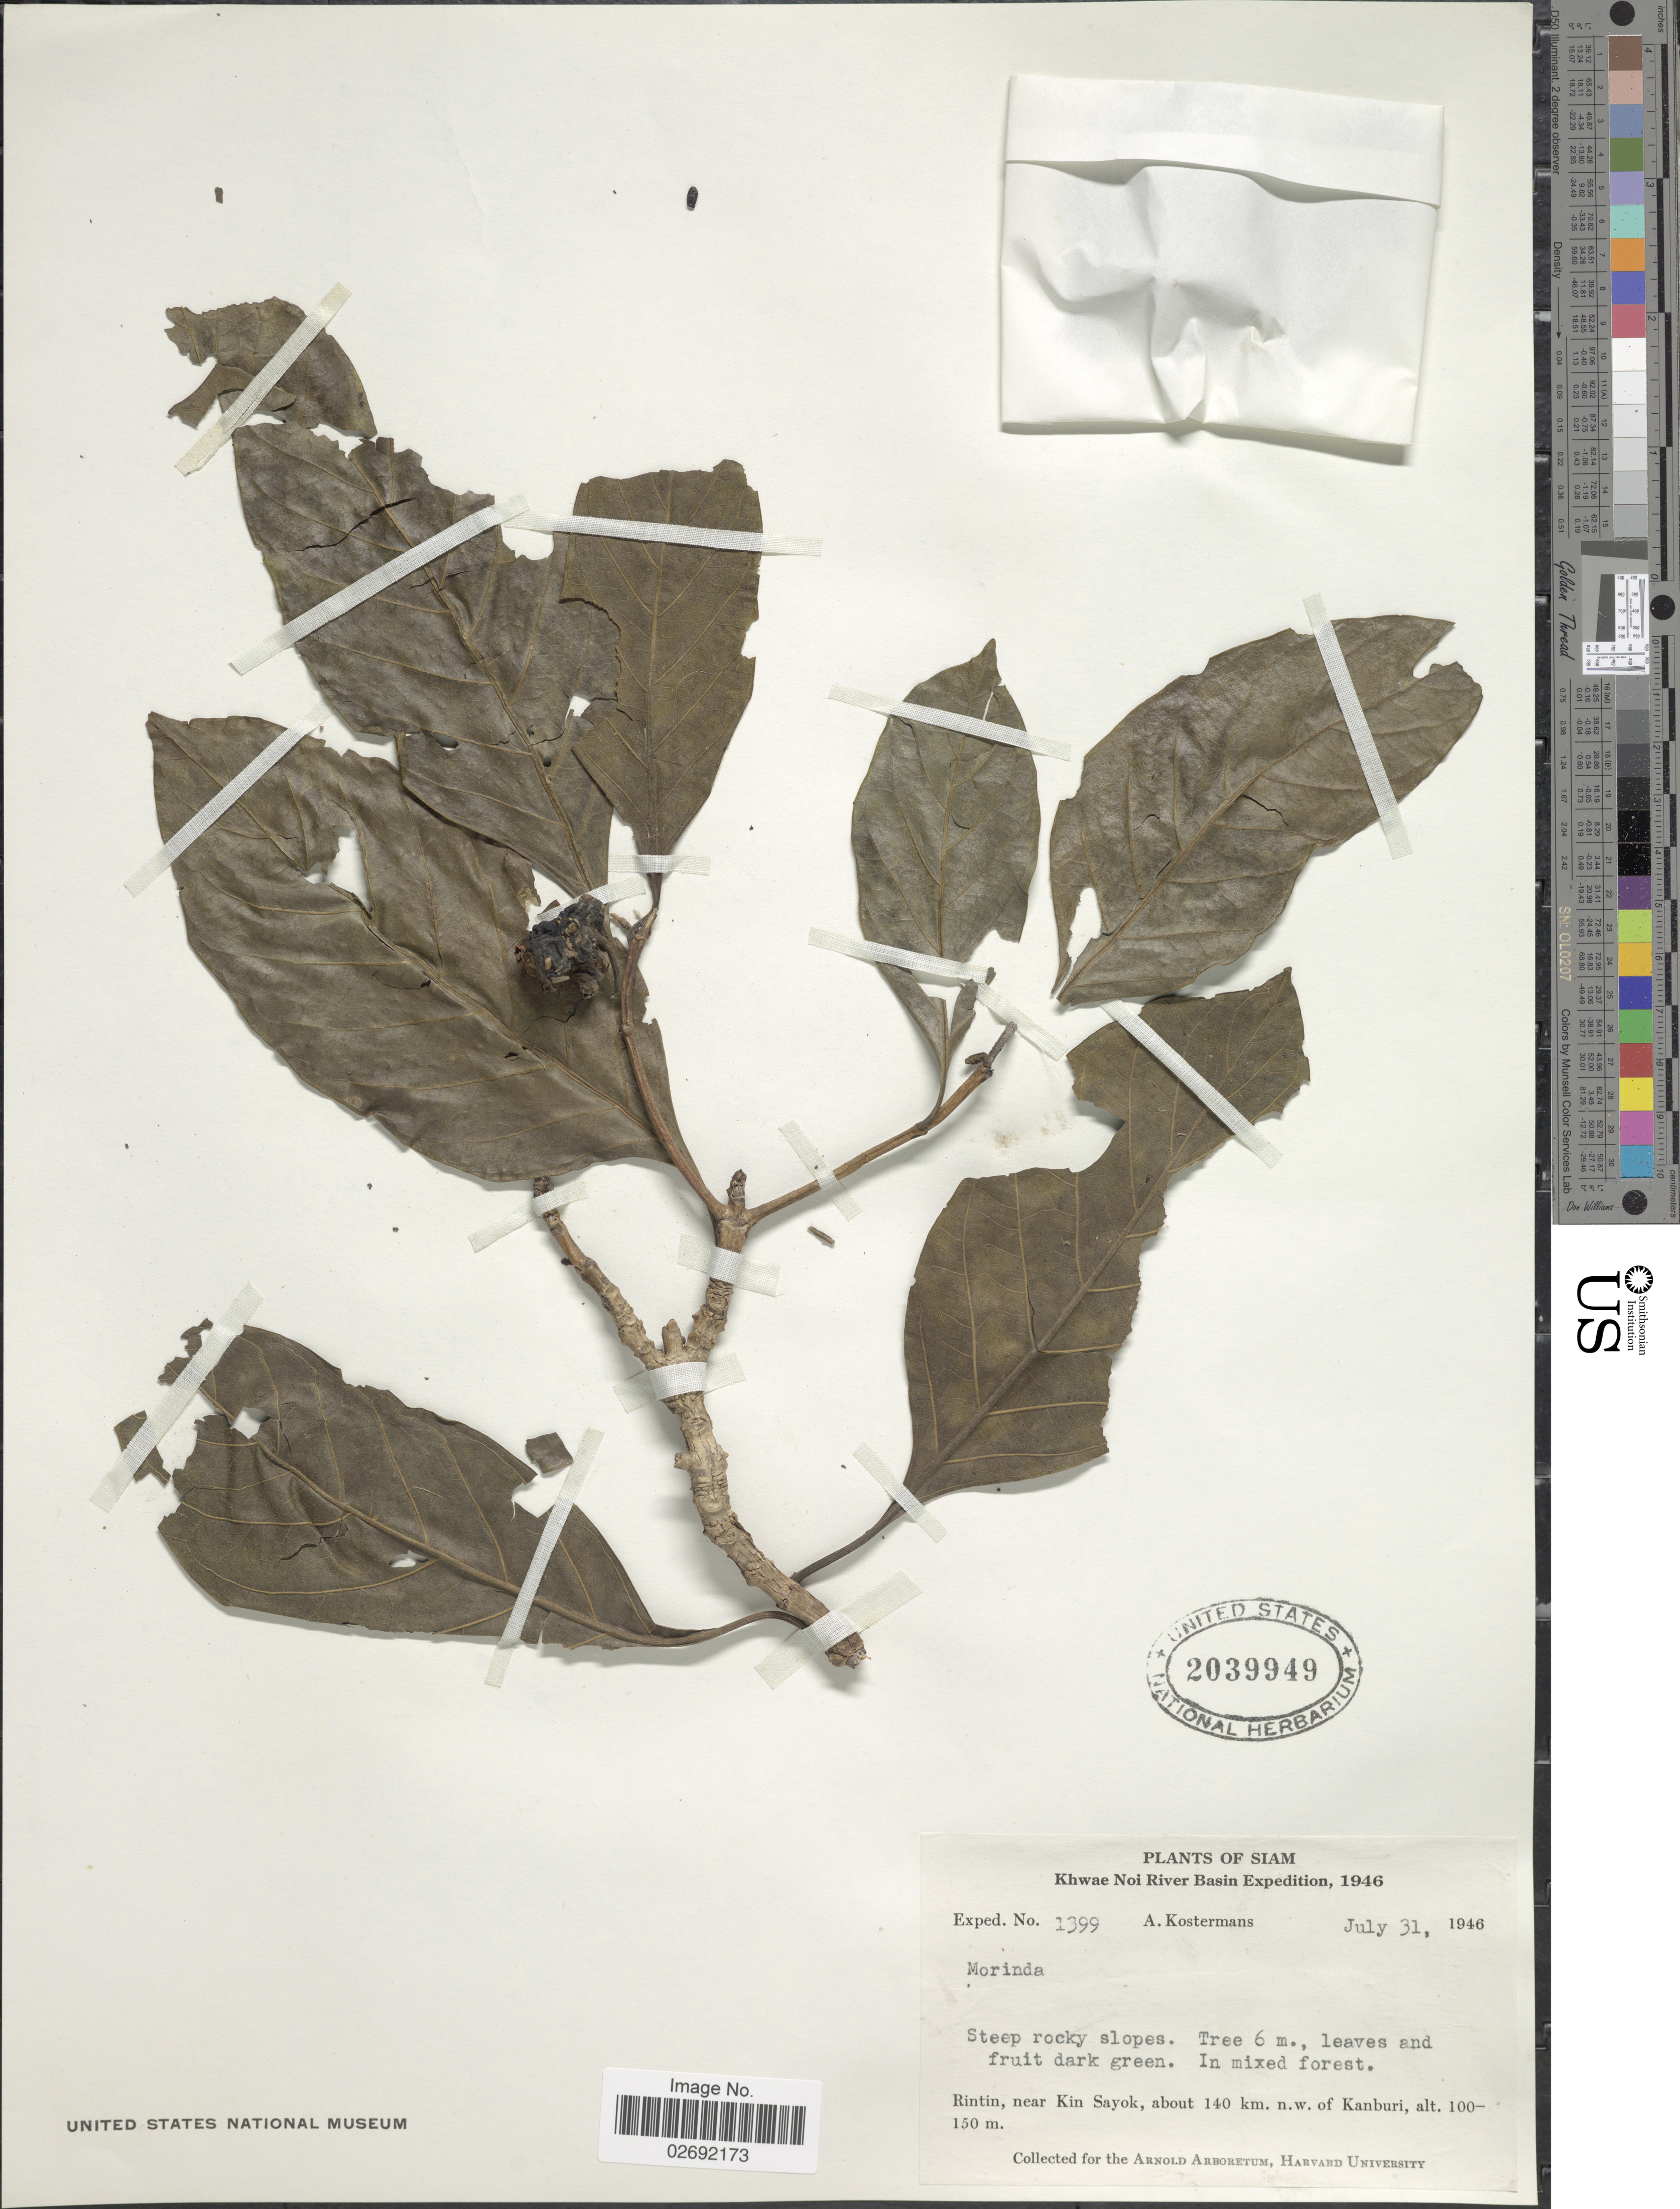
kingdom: Plantae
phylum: Tracheophyta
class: Magnoliopsida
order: Gentianales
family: Rubiaceae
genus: Morinda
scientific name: Morinda sp.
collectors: A. J. G. Kostermans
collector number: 1399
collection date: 1946-07-31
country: Thailand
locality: Siam, Khwae Noi River Basin, Steep rocky slopes, Rintin, near Kin Sayok, about 140 km n.w. of Kanburi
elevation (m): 100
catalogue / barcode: US 2039949